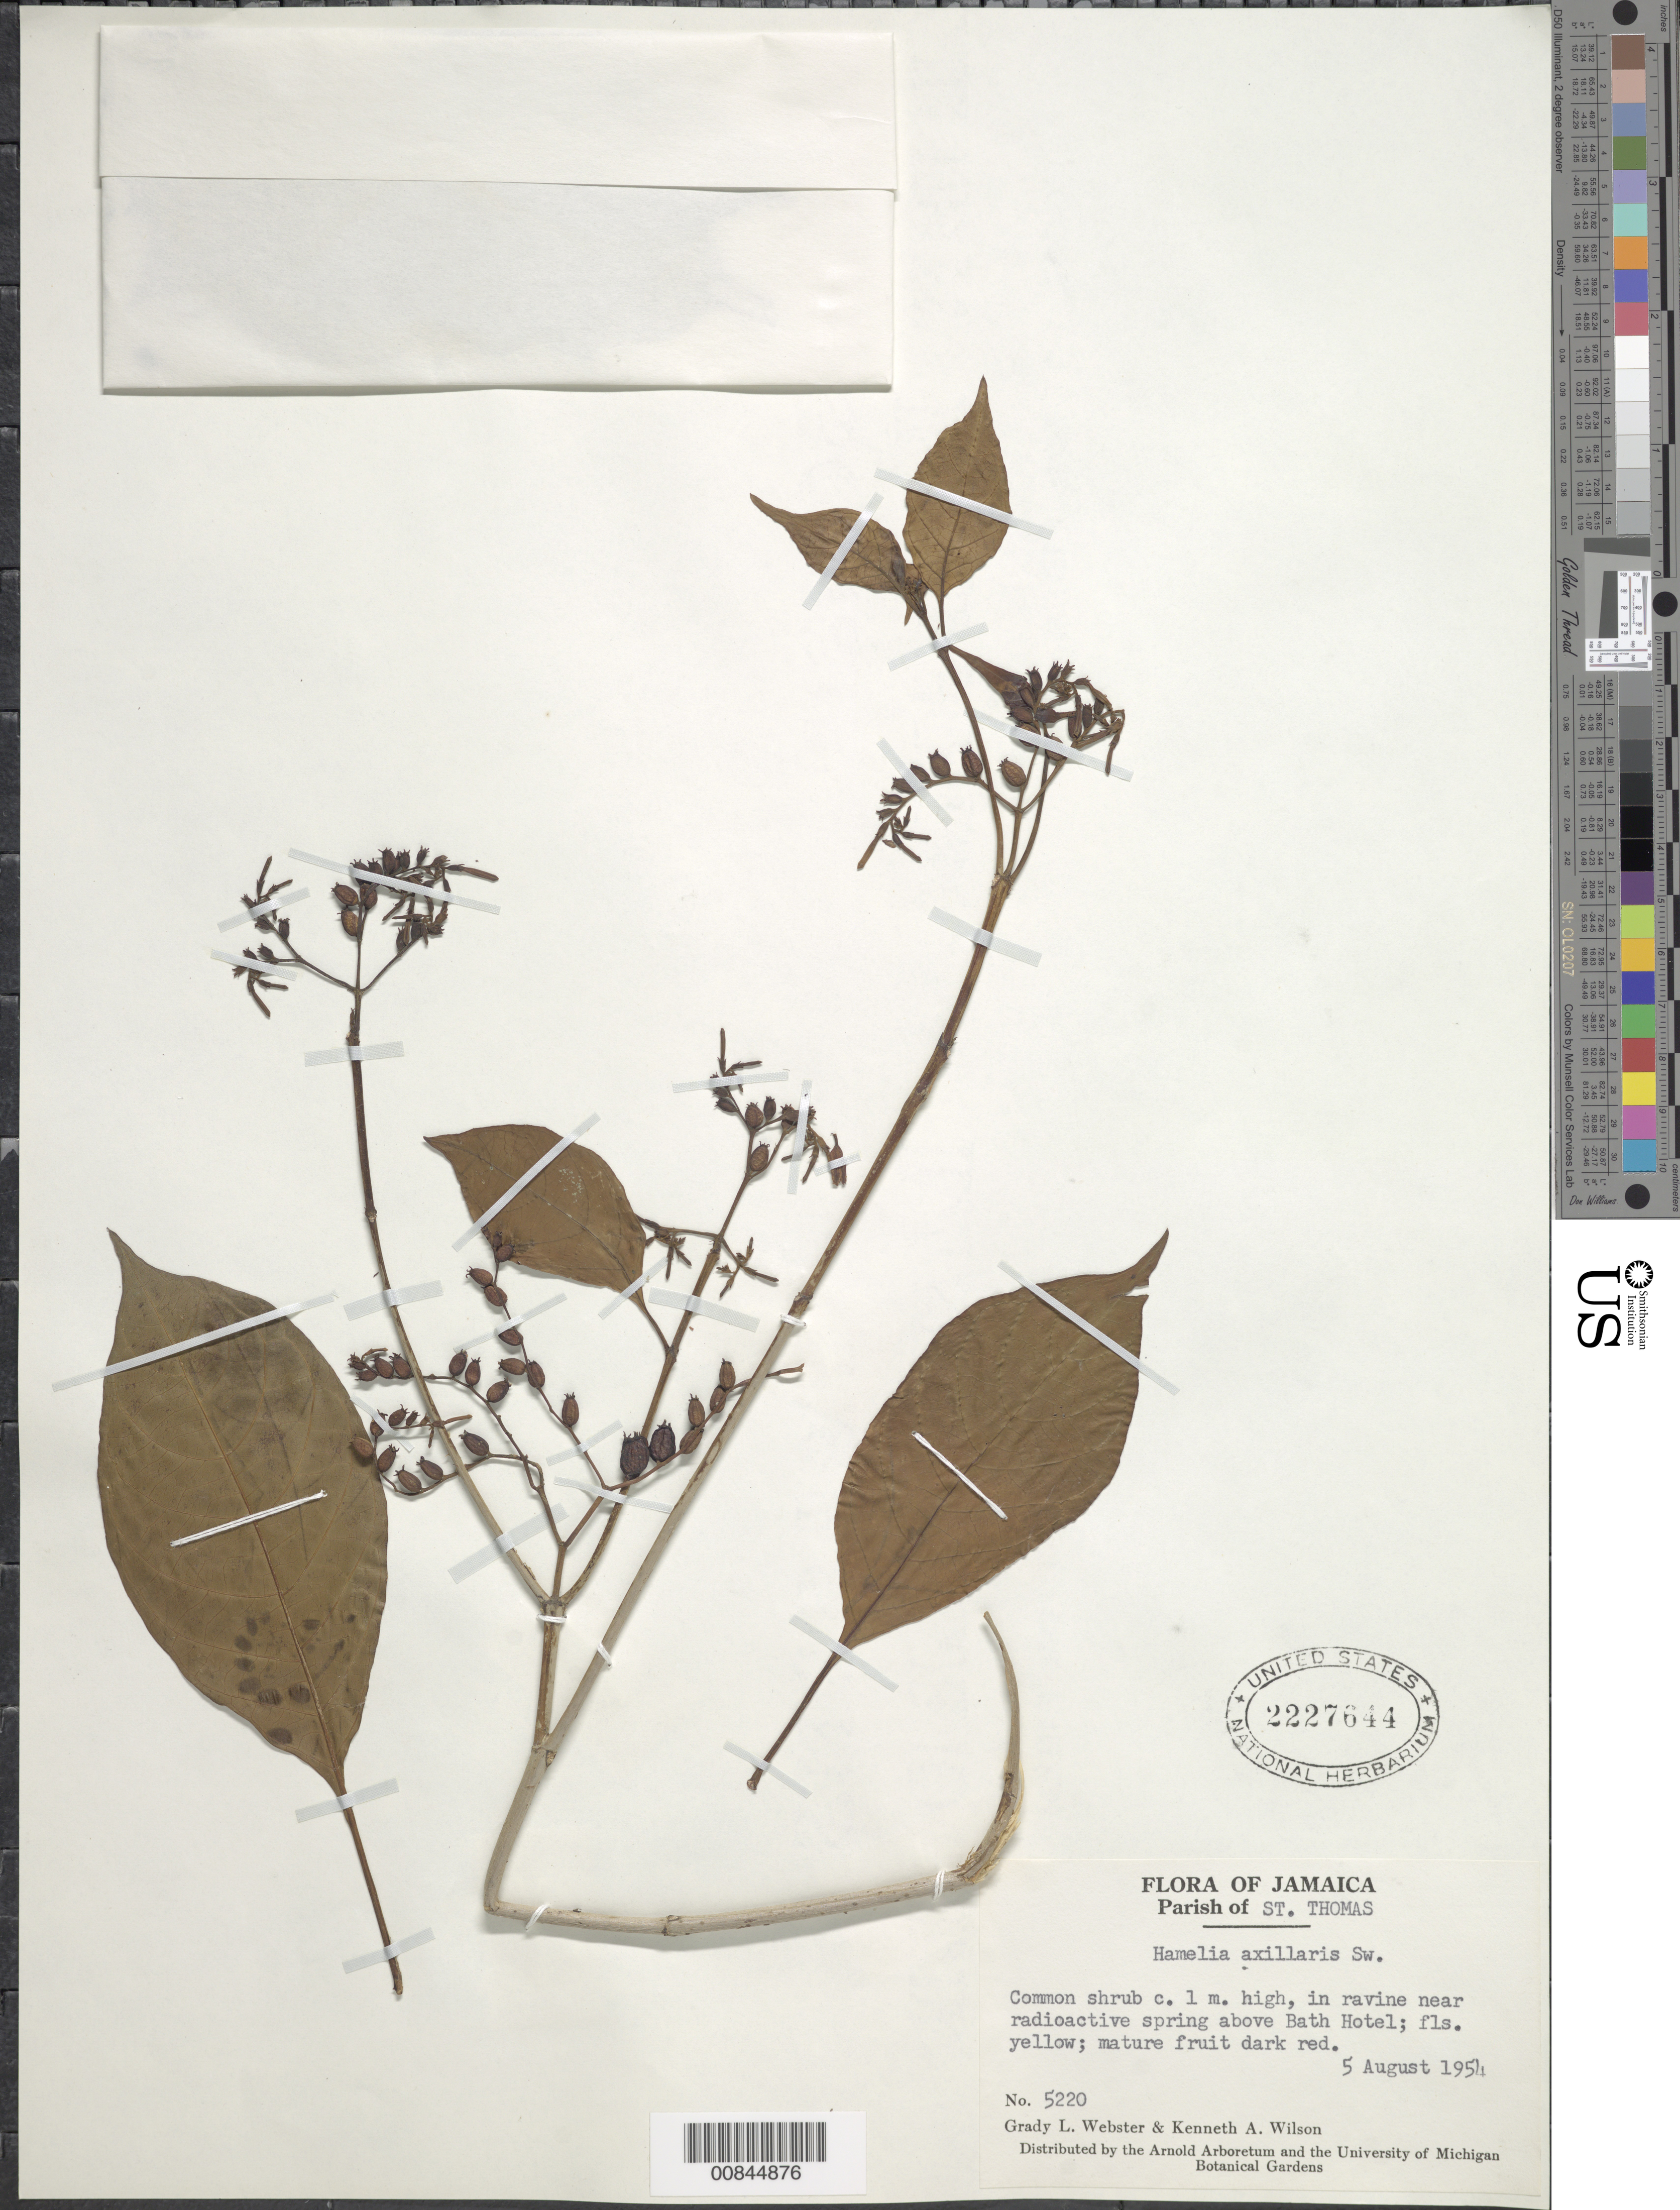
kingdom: Plantae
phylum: Tracheophyta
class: Magnoliopsida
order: Gentianales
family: Rubiaceae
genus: Hamelia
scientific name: Hamelia axillaris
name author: Sw.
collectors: G. L. Webster & K. A. Wilson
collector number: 5220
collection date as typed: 05 Aug 1954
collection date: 1954-08-05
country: Jamaica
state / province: Saint Thomas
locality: Near radioactive spring, above Bath Hotel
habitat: In ravine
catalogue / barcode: US 2227644